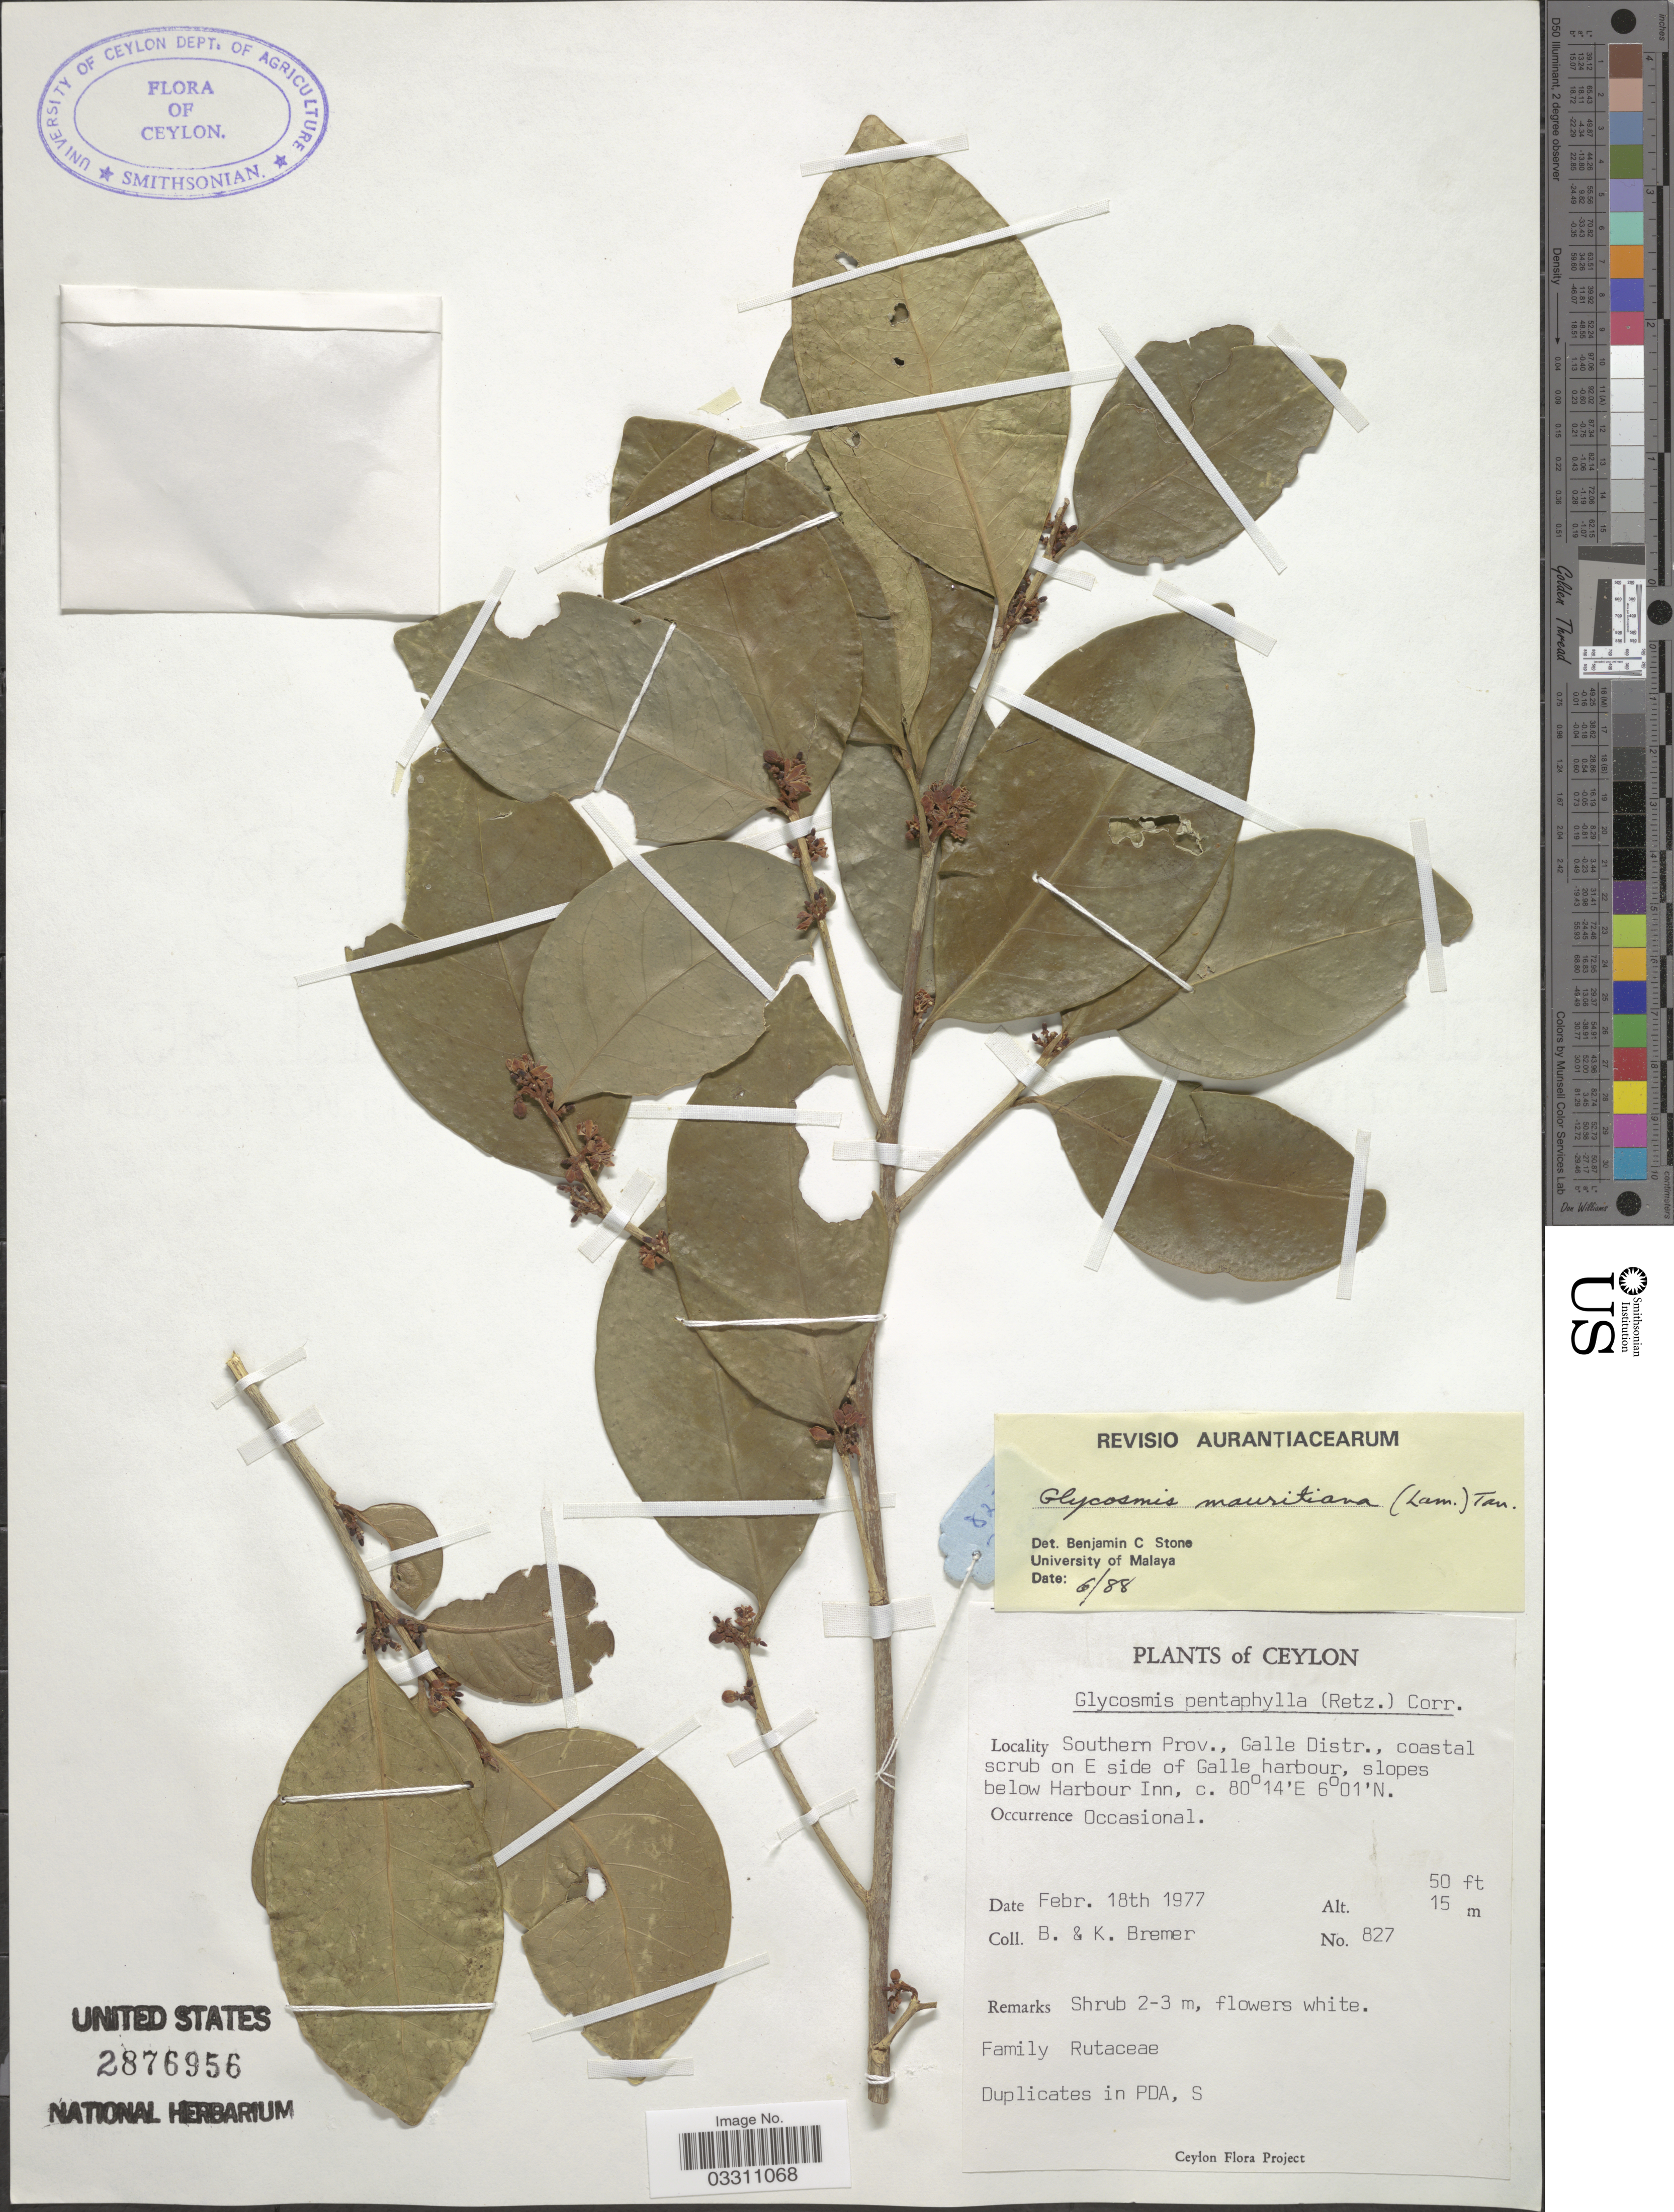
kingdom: Plantae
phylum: Tracheophyta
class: Magnoliopsida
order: Sapindales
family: Rutaceae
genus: Glycosmis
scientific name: Glycosmis mauritiana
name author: (Lamkey) Tanaka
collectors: B. Bremer & K. Bremer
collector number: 827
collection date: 1977-02-18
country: Sri Lanka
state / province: Southern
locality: Ceylon, Galle Distr., coastal scrub on E side of Galle harbour, slopes below Harbour Inn.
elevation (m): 15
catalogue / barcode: US 2876956